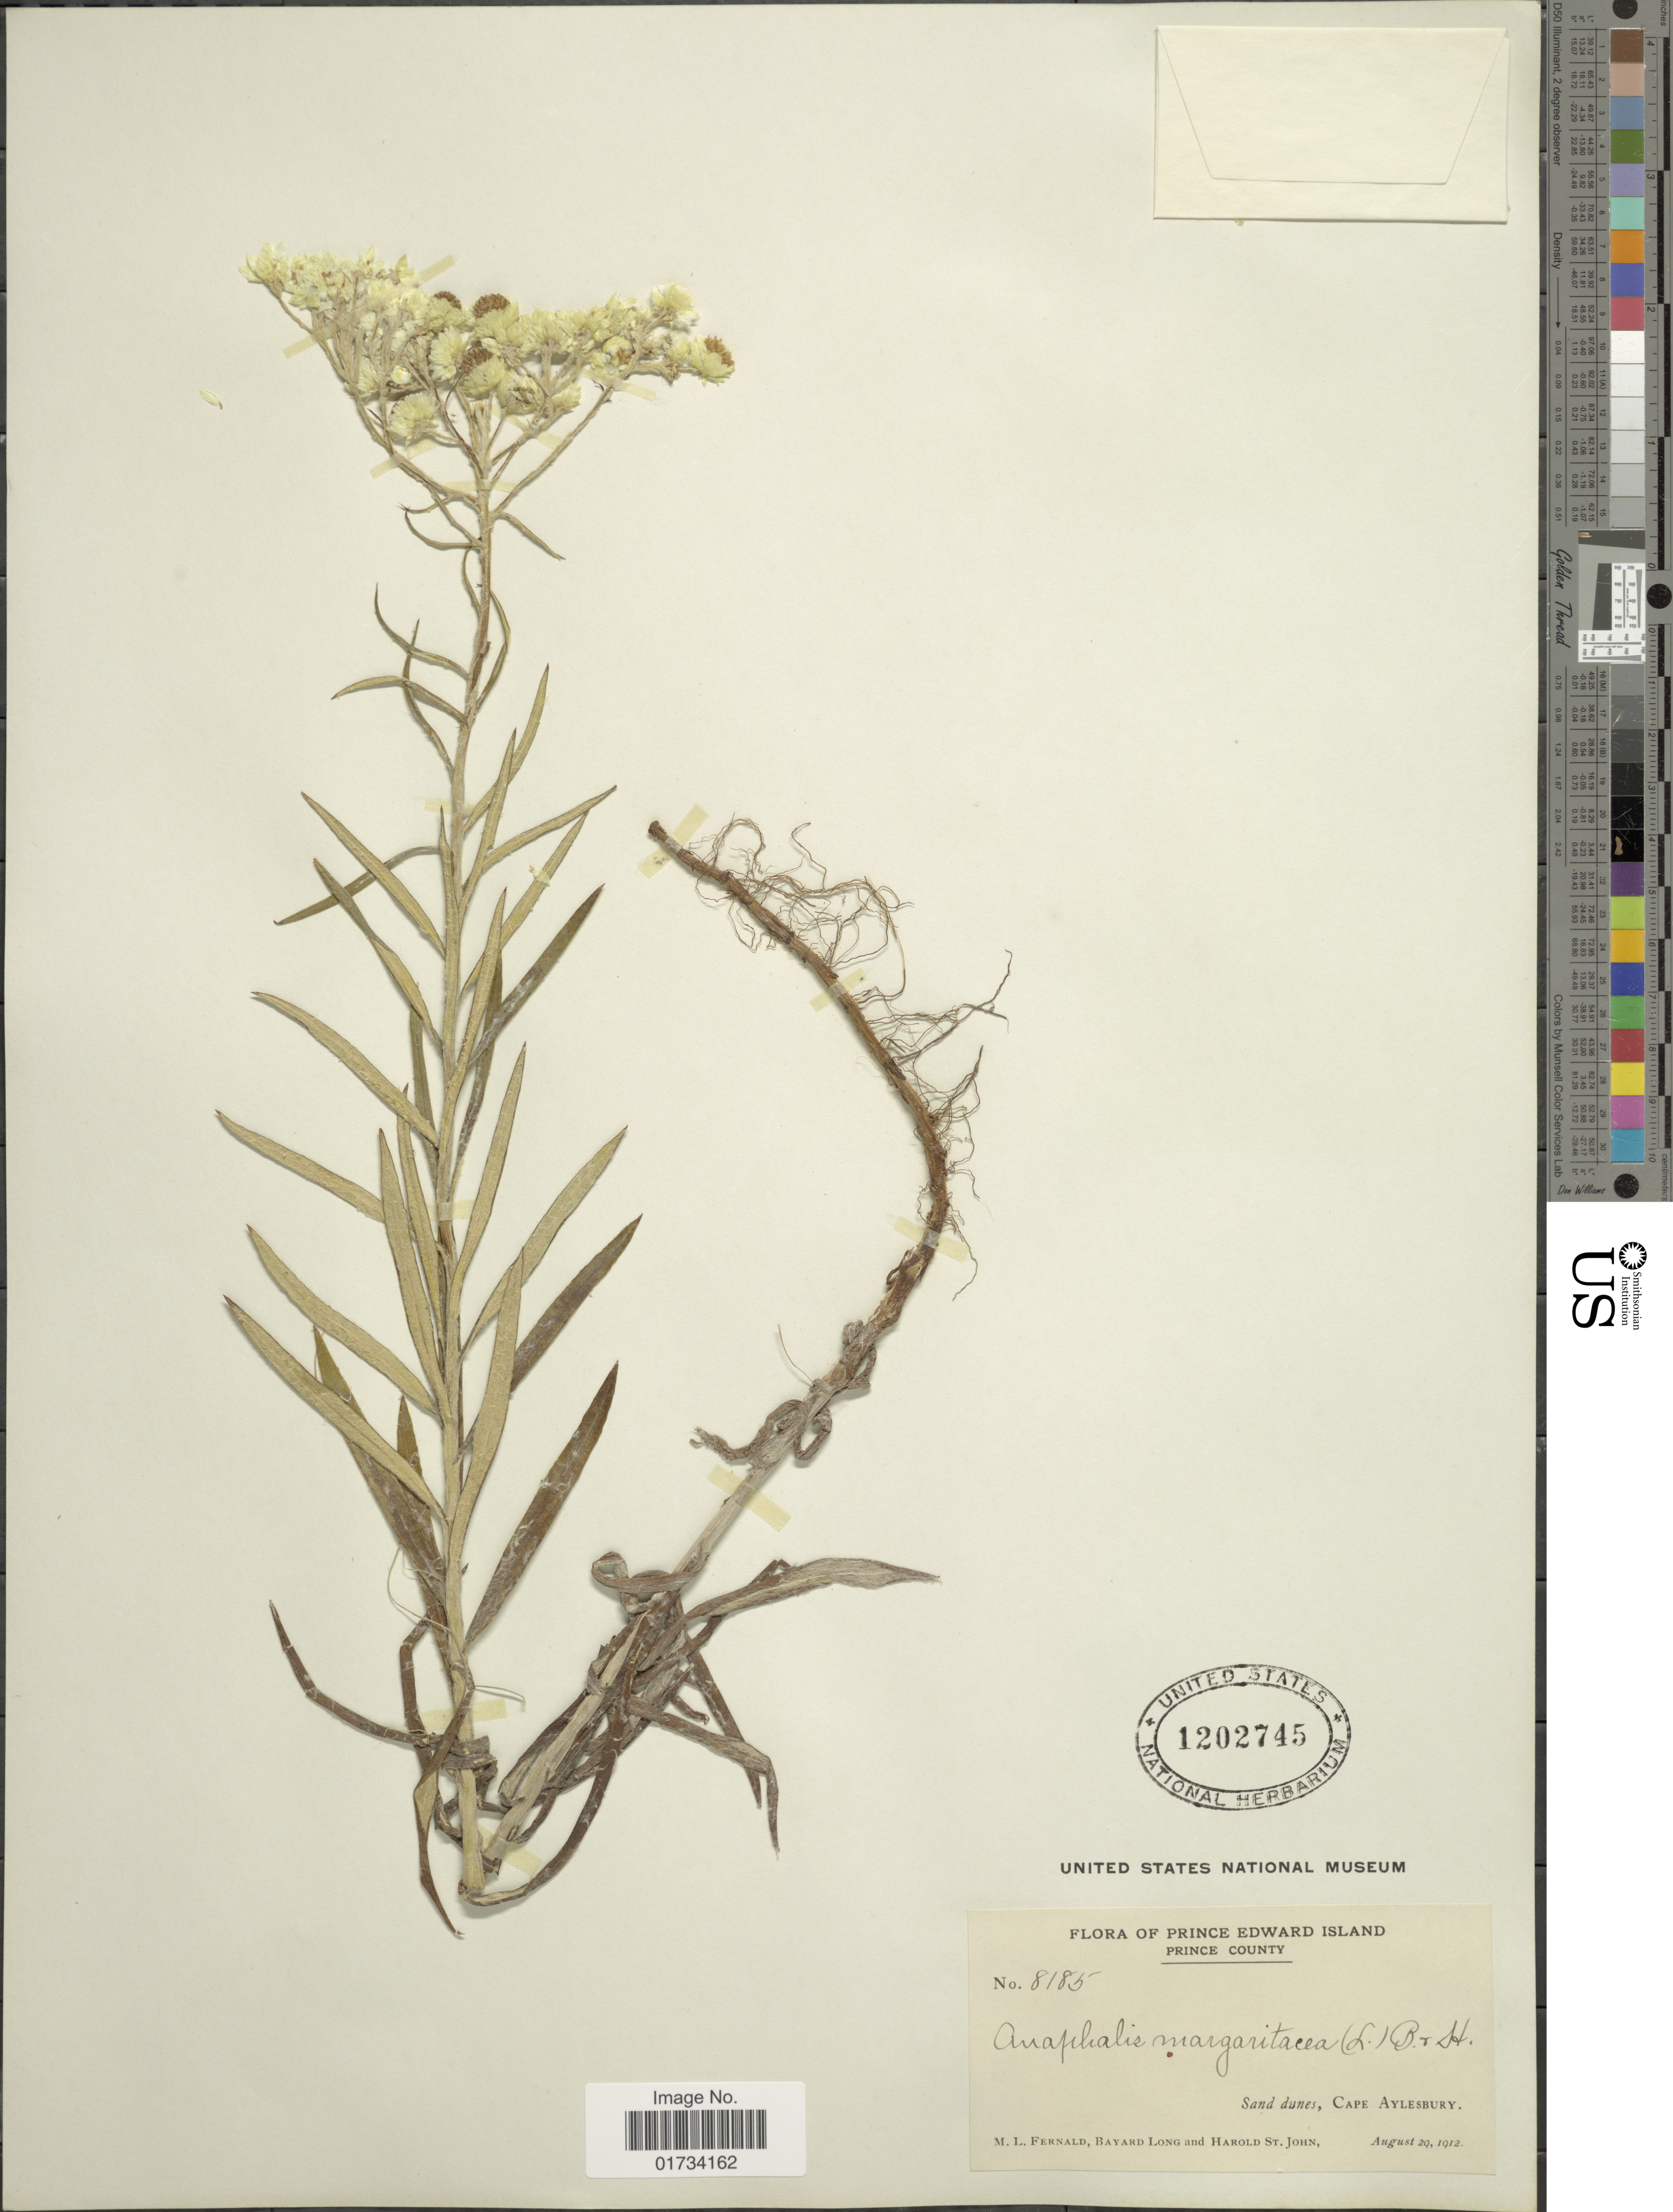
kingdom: Plantae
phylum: Tracheophyta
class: Magnoliopsida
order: Asterales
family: Asteraceae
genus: Anaphalis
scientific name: Anaphalis margaritacea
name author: (L.) Benth. & Hook. f.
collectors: M. L. Fernald, B. Long & H. St. John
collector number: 8185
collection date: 1912-08-29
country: Canada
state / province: Prince Edward Island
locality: Prince Edward Island, Prince County, Sand dunes, Cape Aylesbury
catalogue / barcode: US 1202745